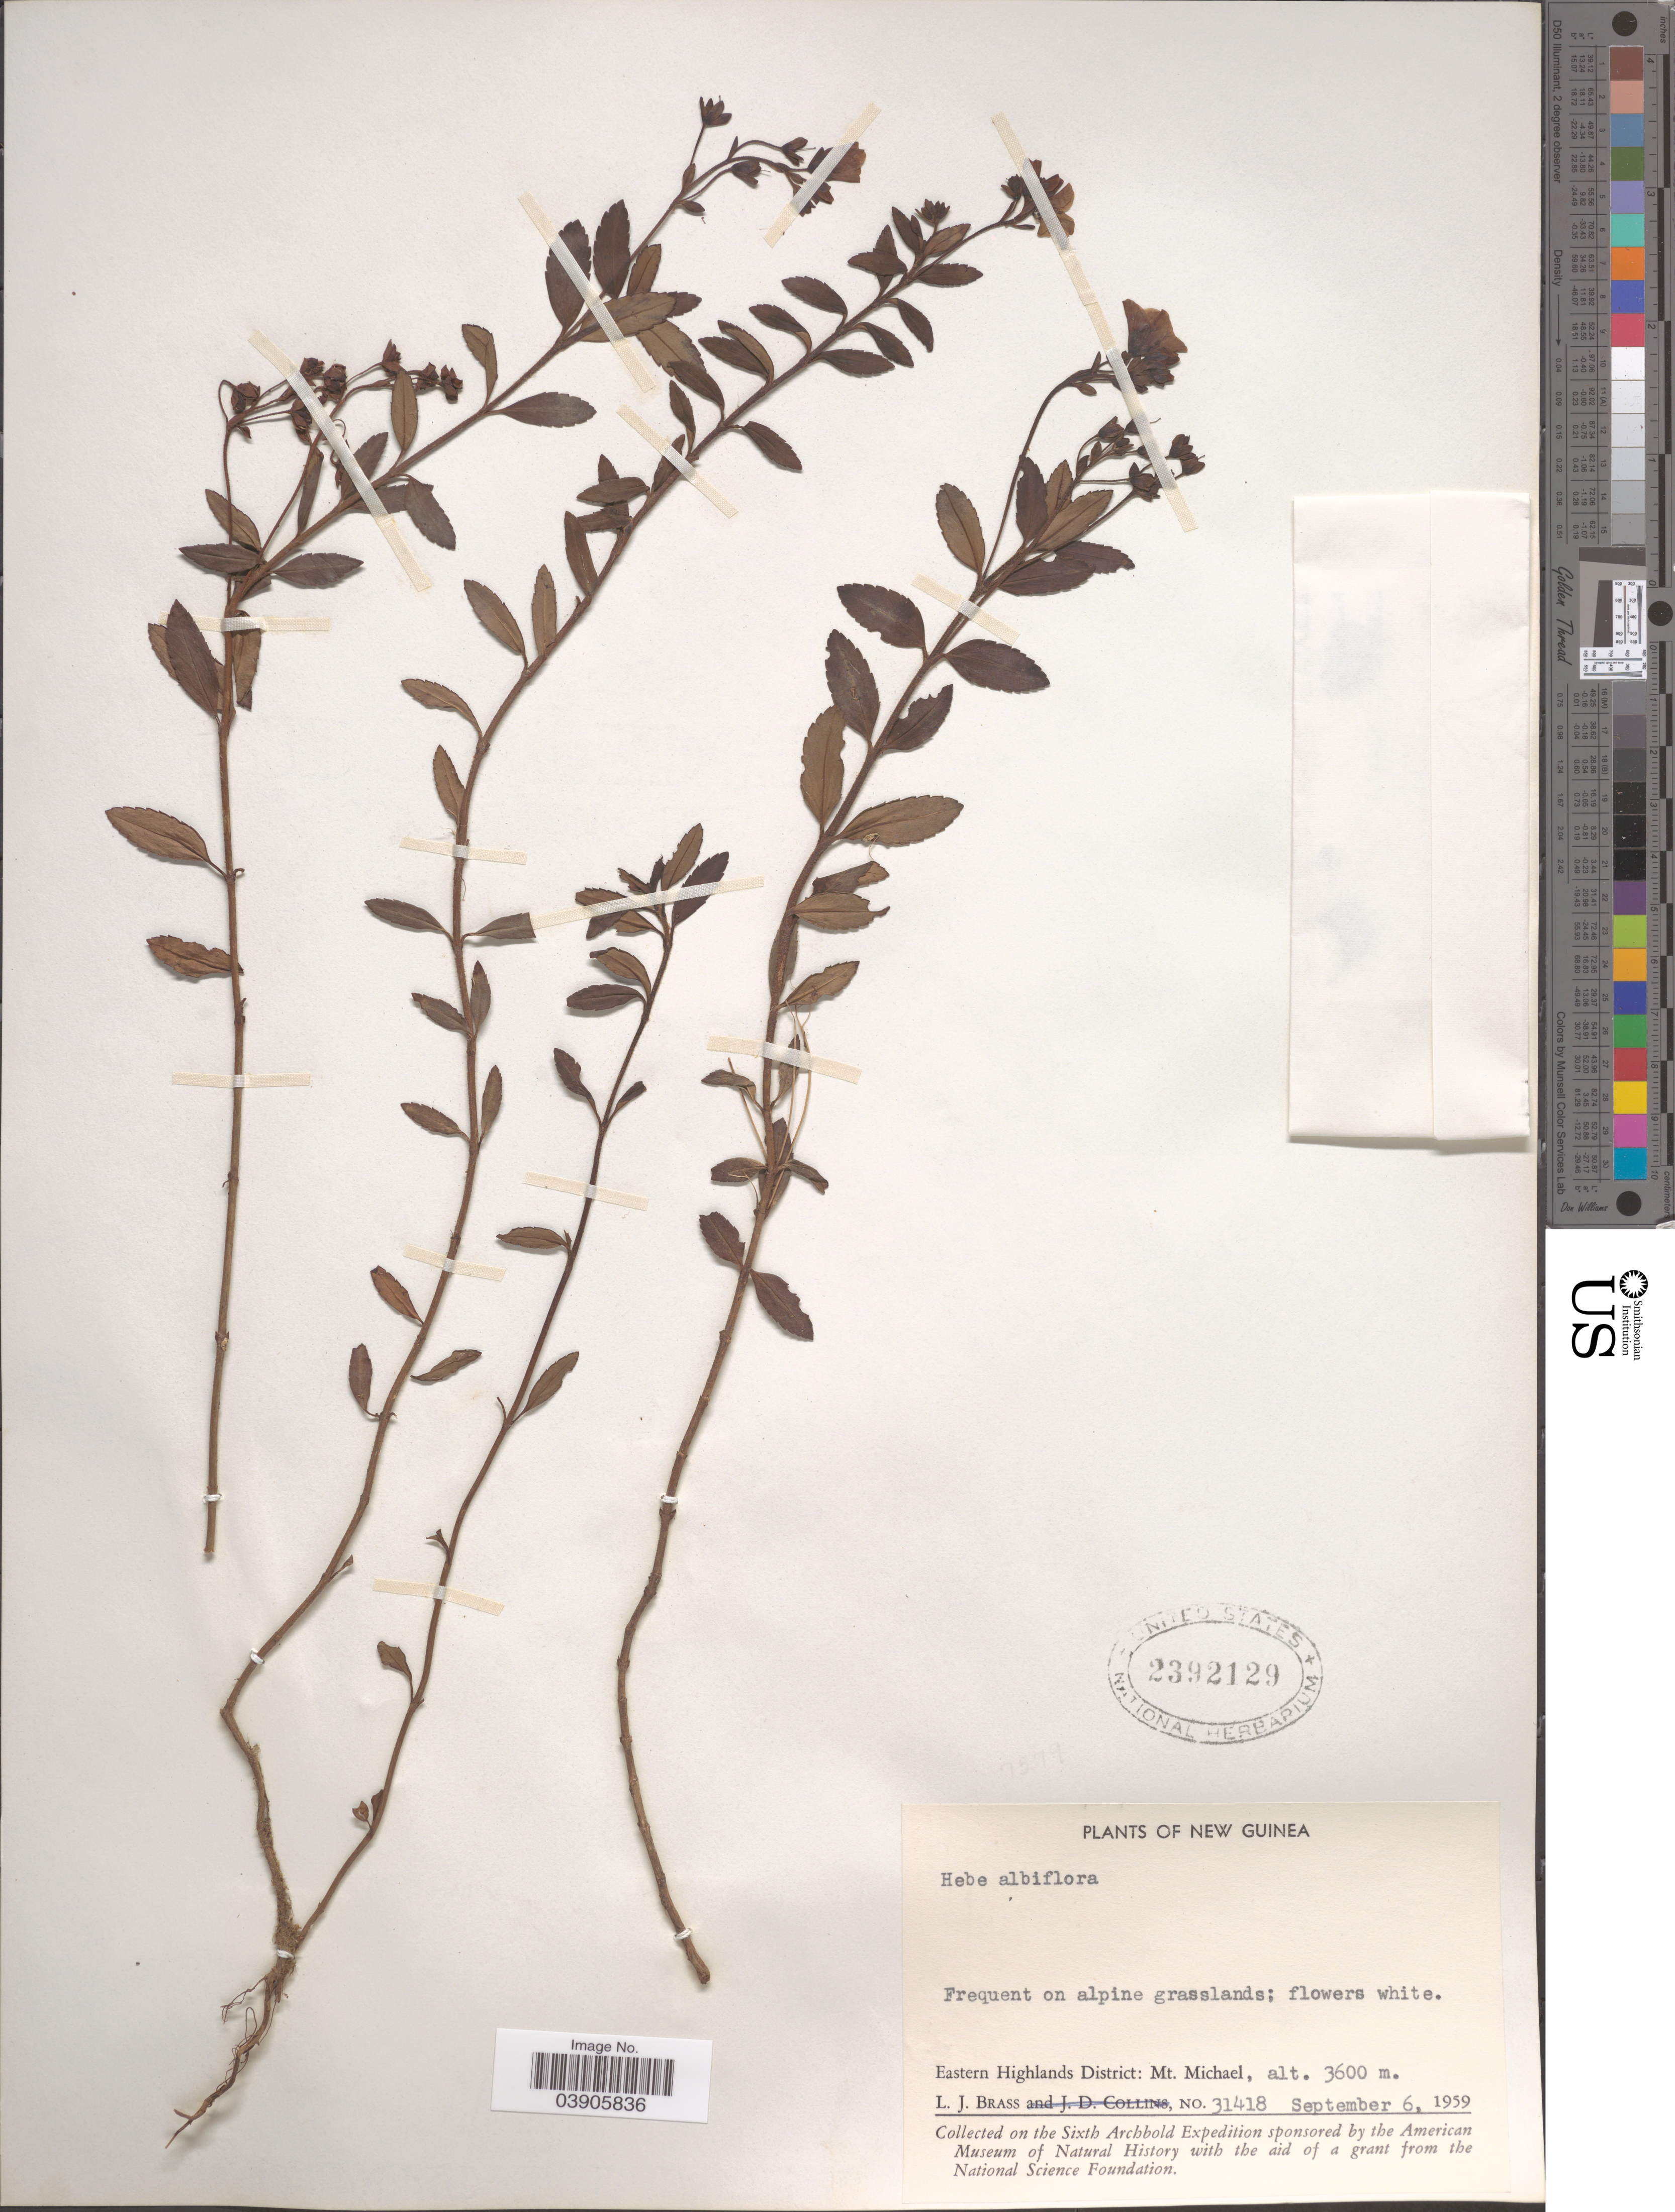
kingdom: Plantae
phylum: Tracheophyta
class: Magnoliopsida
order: Lamiales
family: Plantaginaceae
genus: Hebe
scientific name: Hebe albiflora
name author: Pennell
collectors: L. J. Brass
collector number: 31418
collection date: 1959-09-06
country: Papua New Guinea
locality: New Guinea. Eastern Highlands District: Mt. Michael.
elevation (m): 3600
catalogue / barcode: US 2392129